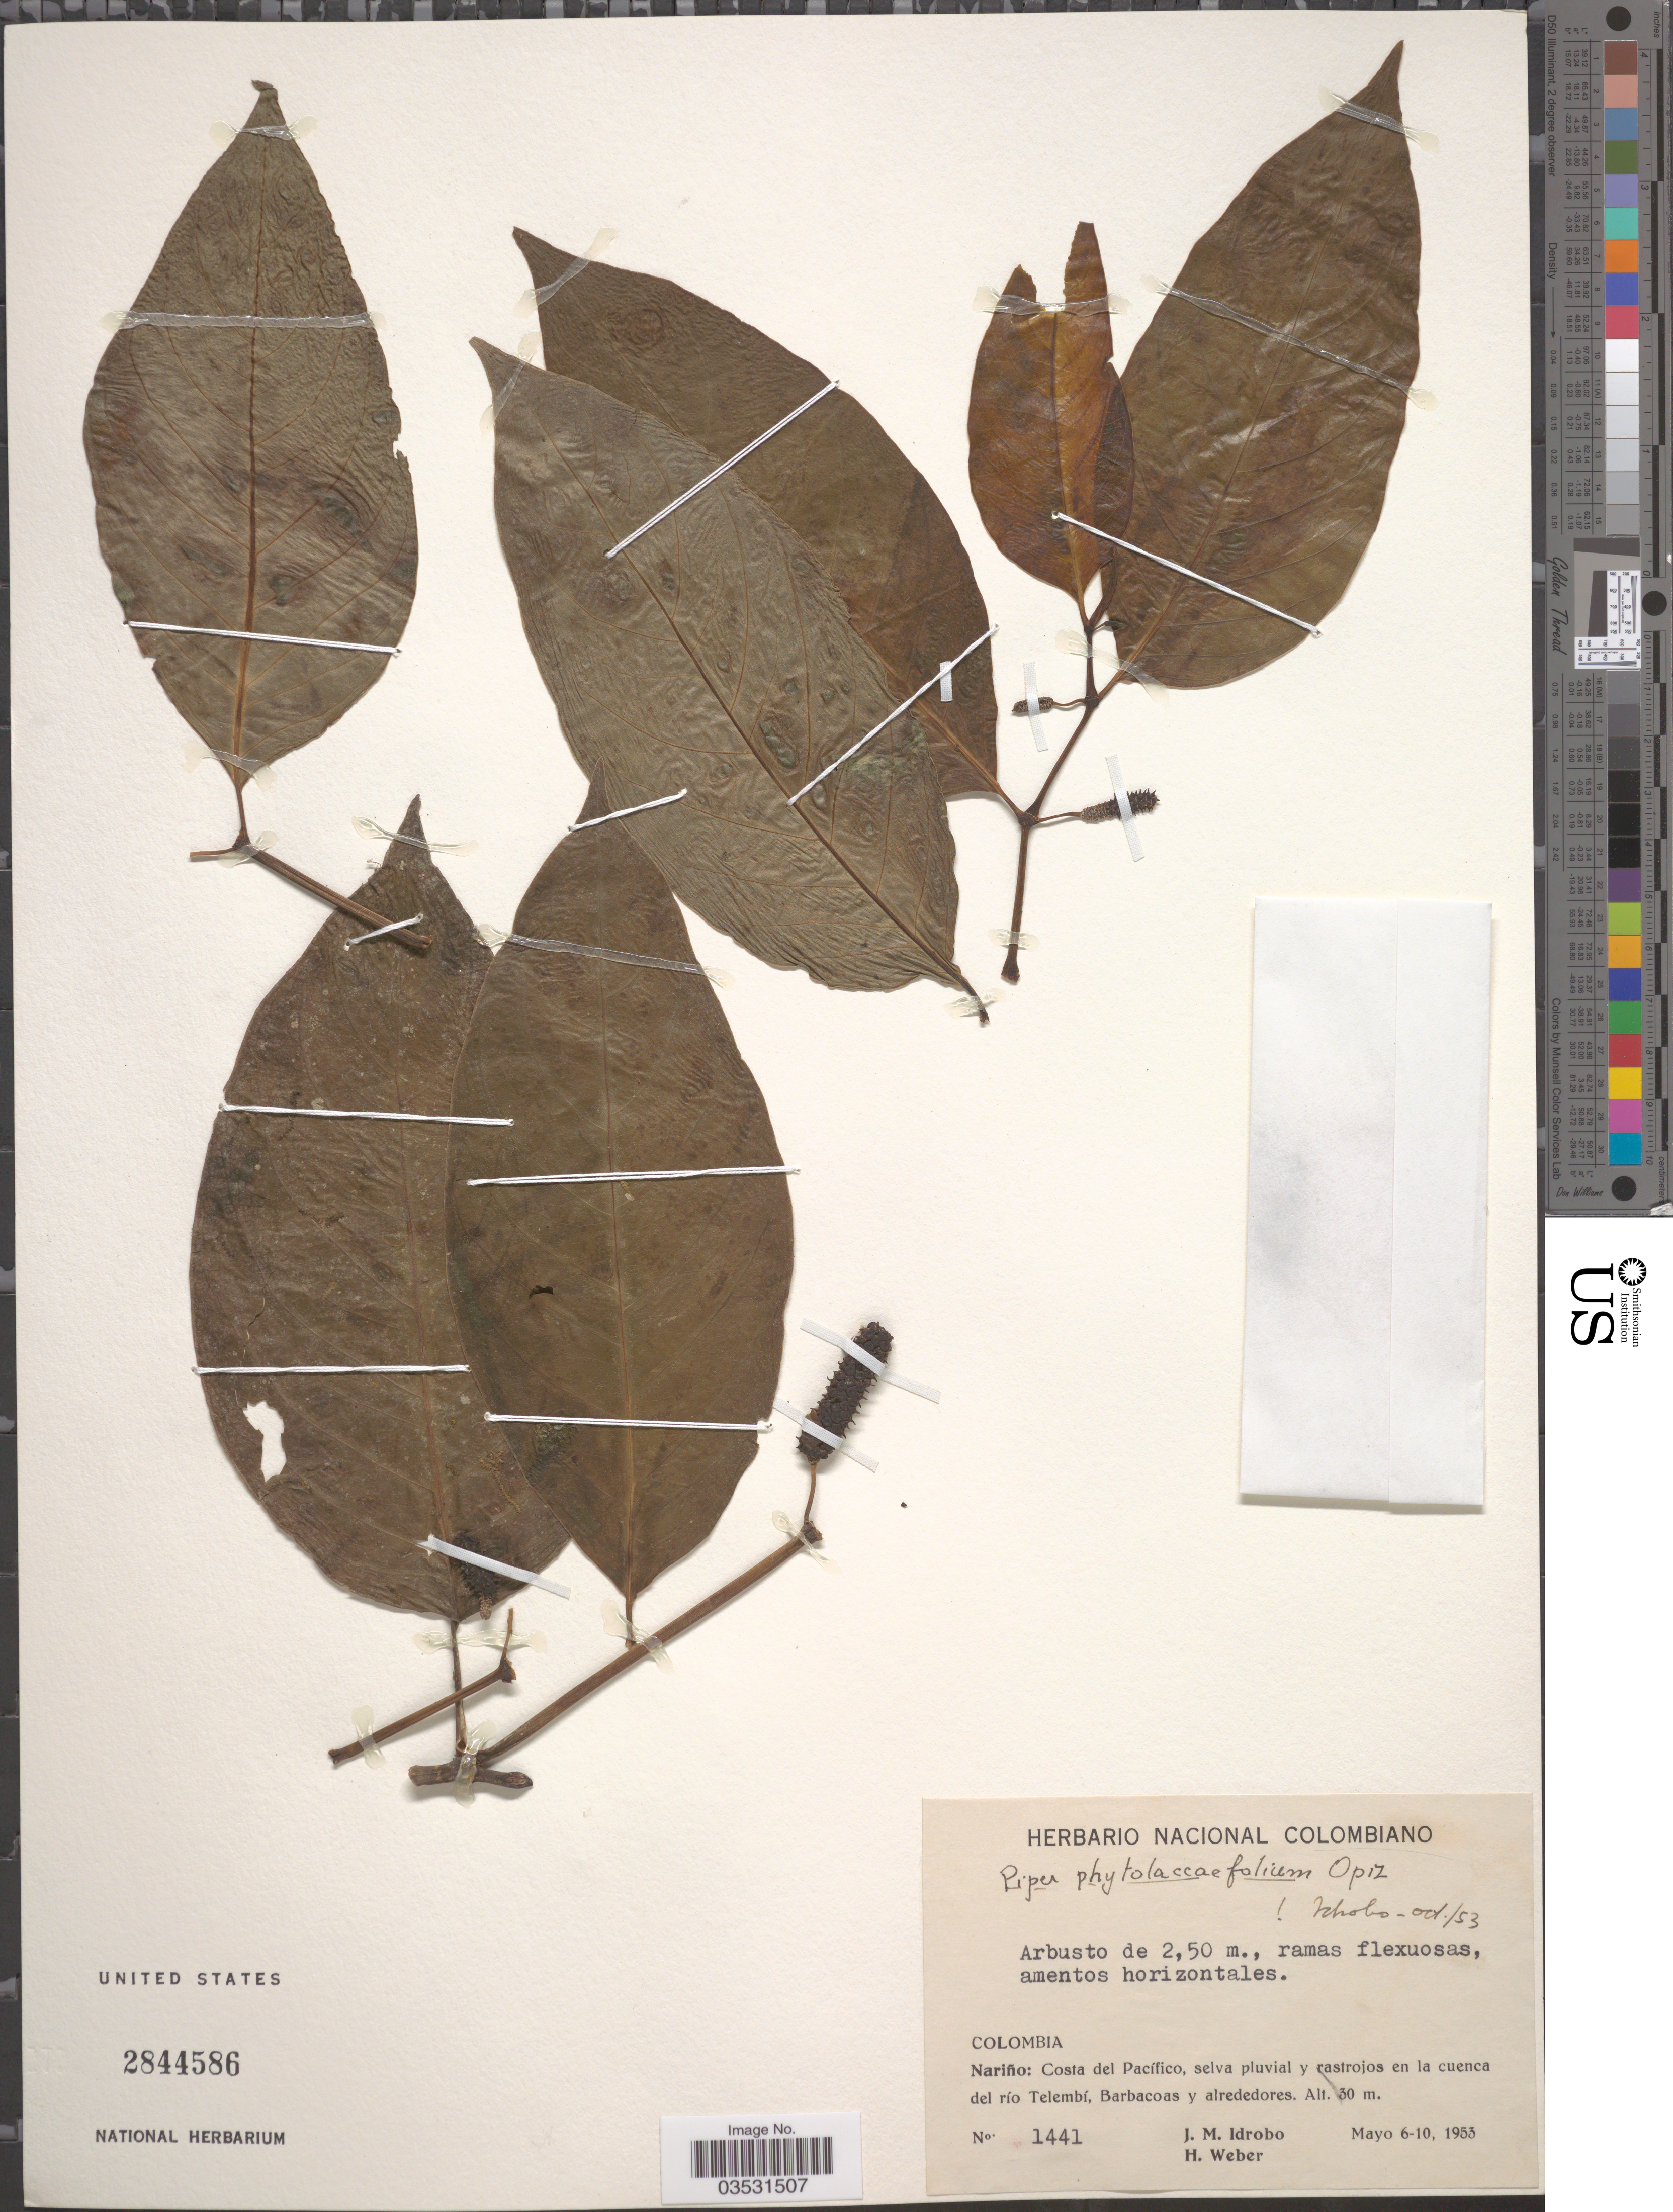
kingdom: Plantae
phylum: Tracheophyta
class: Magnoliopsida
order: Piperales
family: Piperaceae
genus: Piper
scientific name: Piper phytolaccifolium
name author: Opiz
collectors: J. M. Idrobo & H. Weber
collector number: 1441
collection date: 1953-05-06/1953-05-10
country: Colombia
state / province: Nariño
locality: Costa del Pacífico, selva pluvial y rastrojos en la cuenca del río Telemb7, Barbacoas y alrededores.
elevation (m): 30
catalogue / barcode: US 2844586